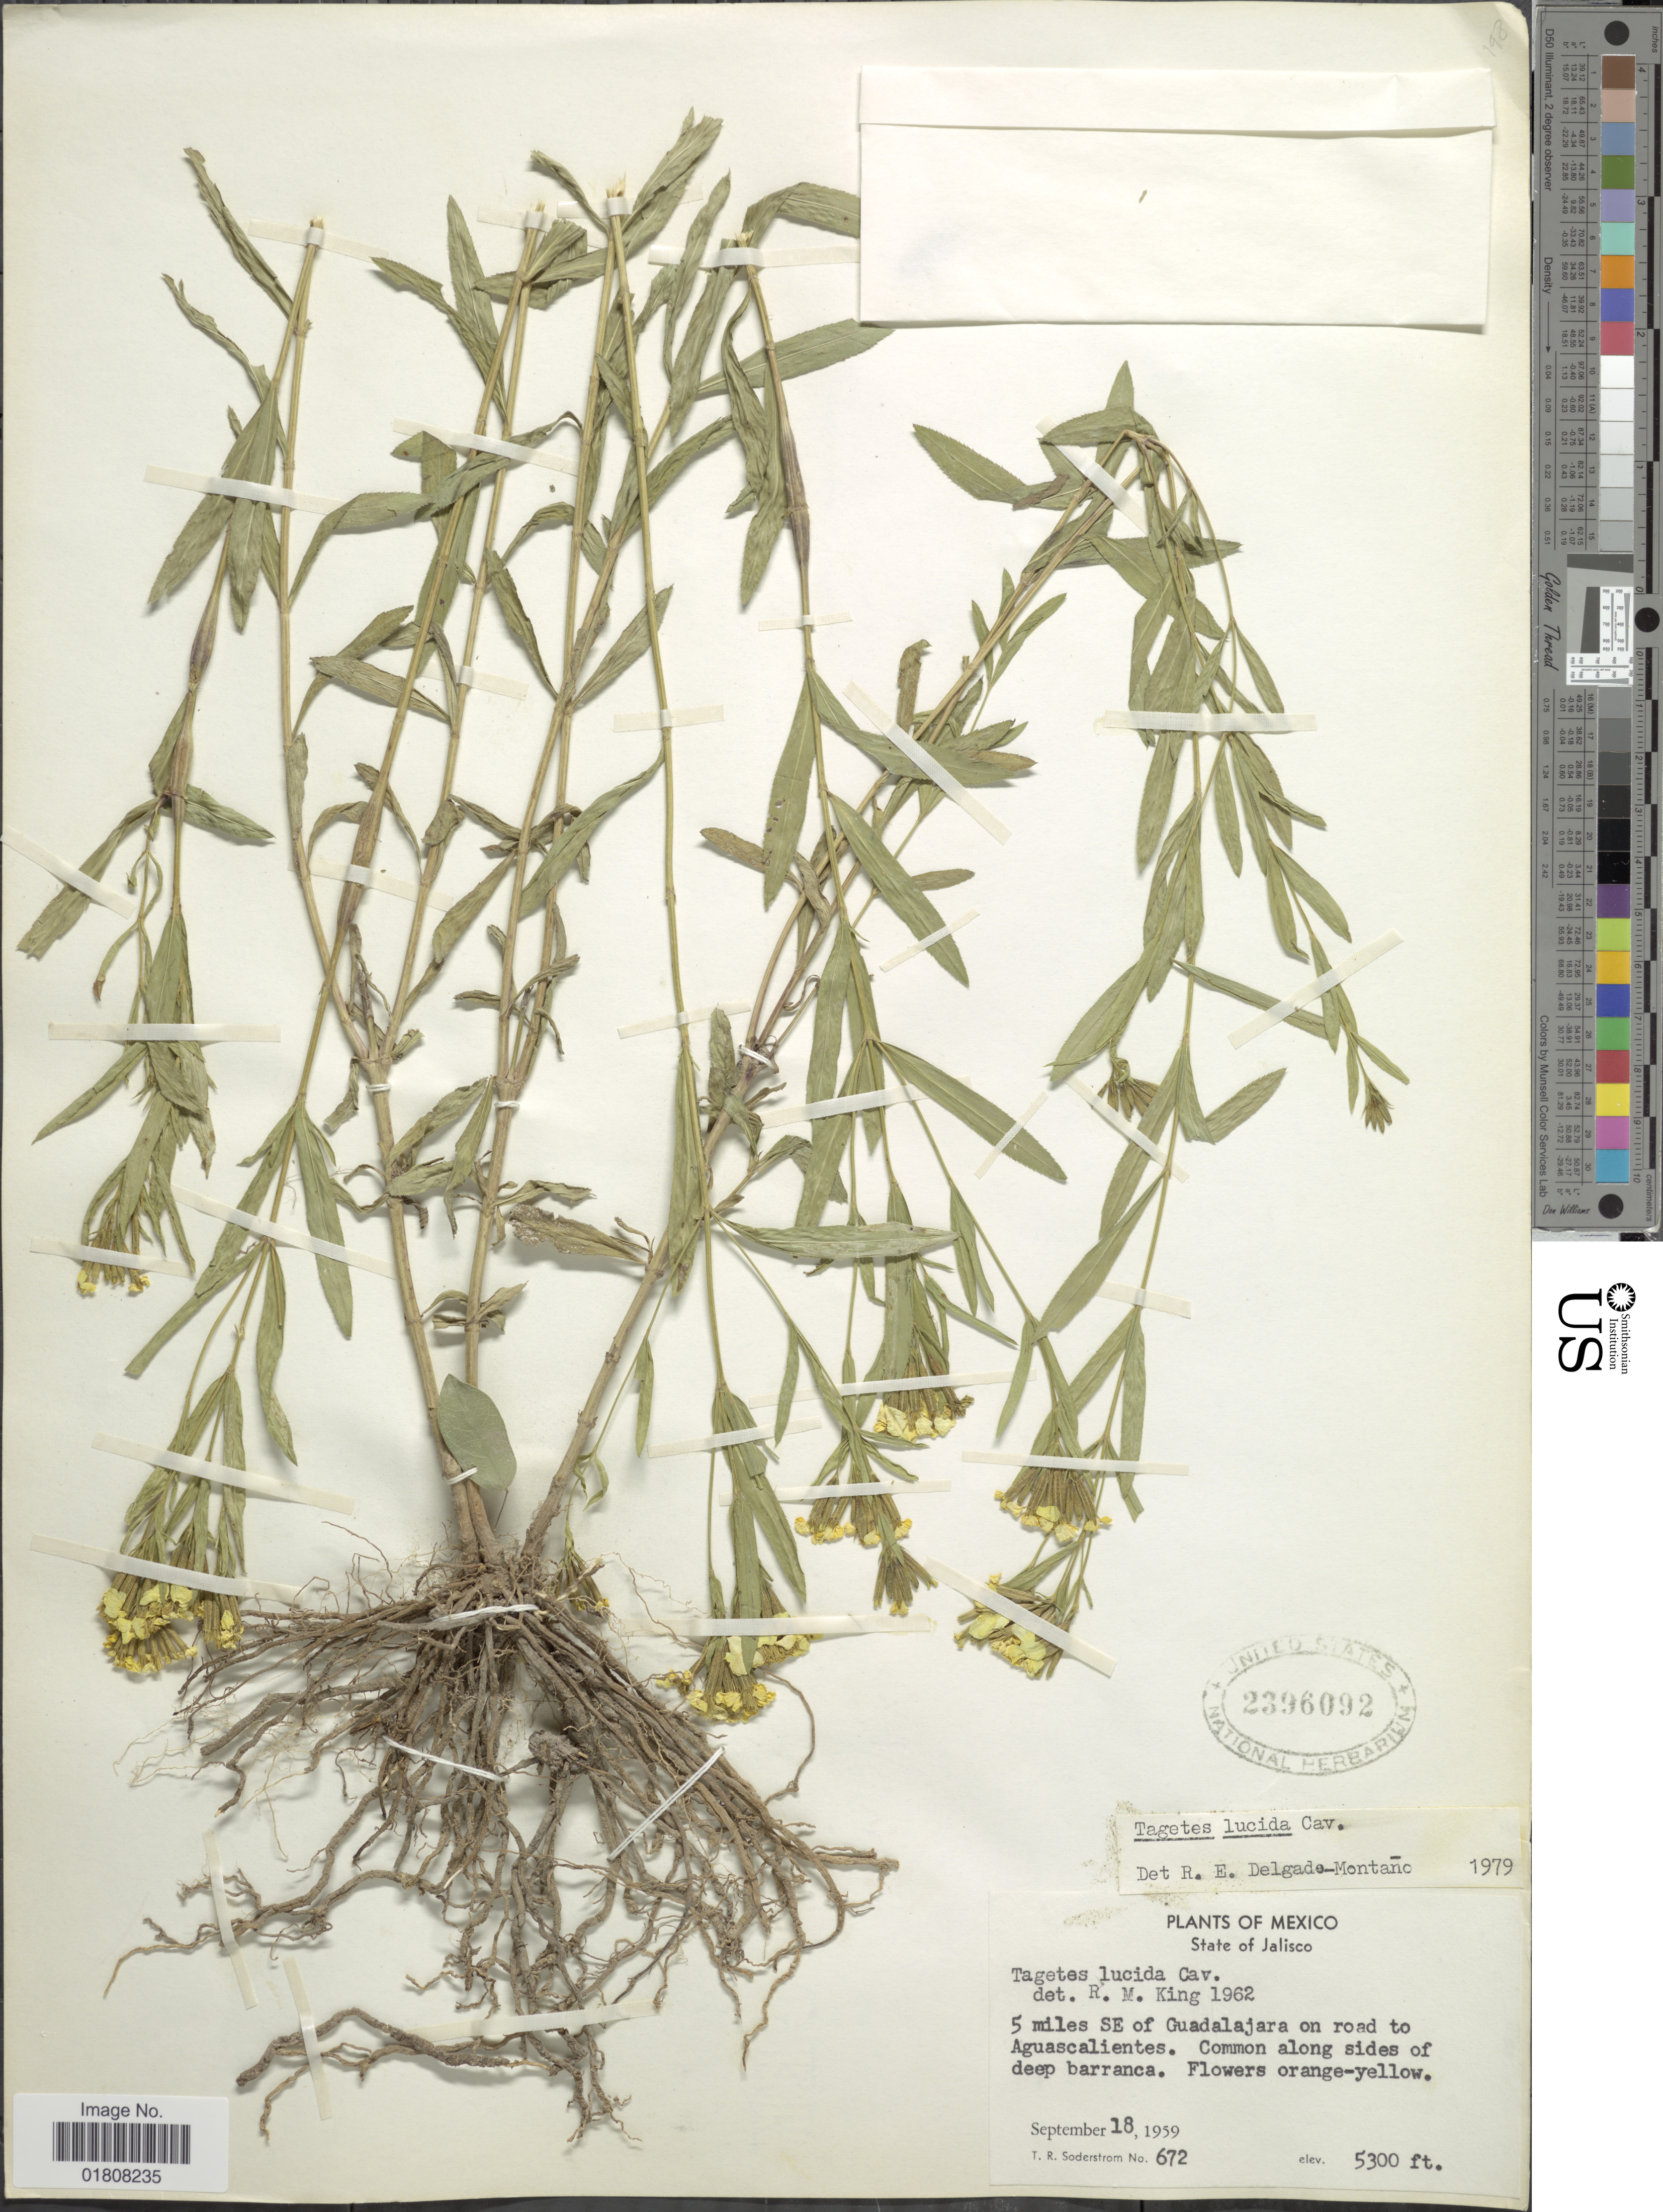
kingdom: Plantae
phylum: Tracheophyta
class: Magnoliopsida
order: Asterales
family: Asteraceae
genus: Tagetes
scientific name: Tagetes lucida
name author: Cav.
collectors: T. R. Soderstrom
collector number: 672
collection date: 1959-09-18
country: Mexico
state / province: Jalisco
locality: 5 miles SE of Guadalajara on road to Aguascalientes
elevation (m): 1615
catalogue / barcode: US 2396092